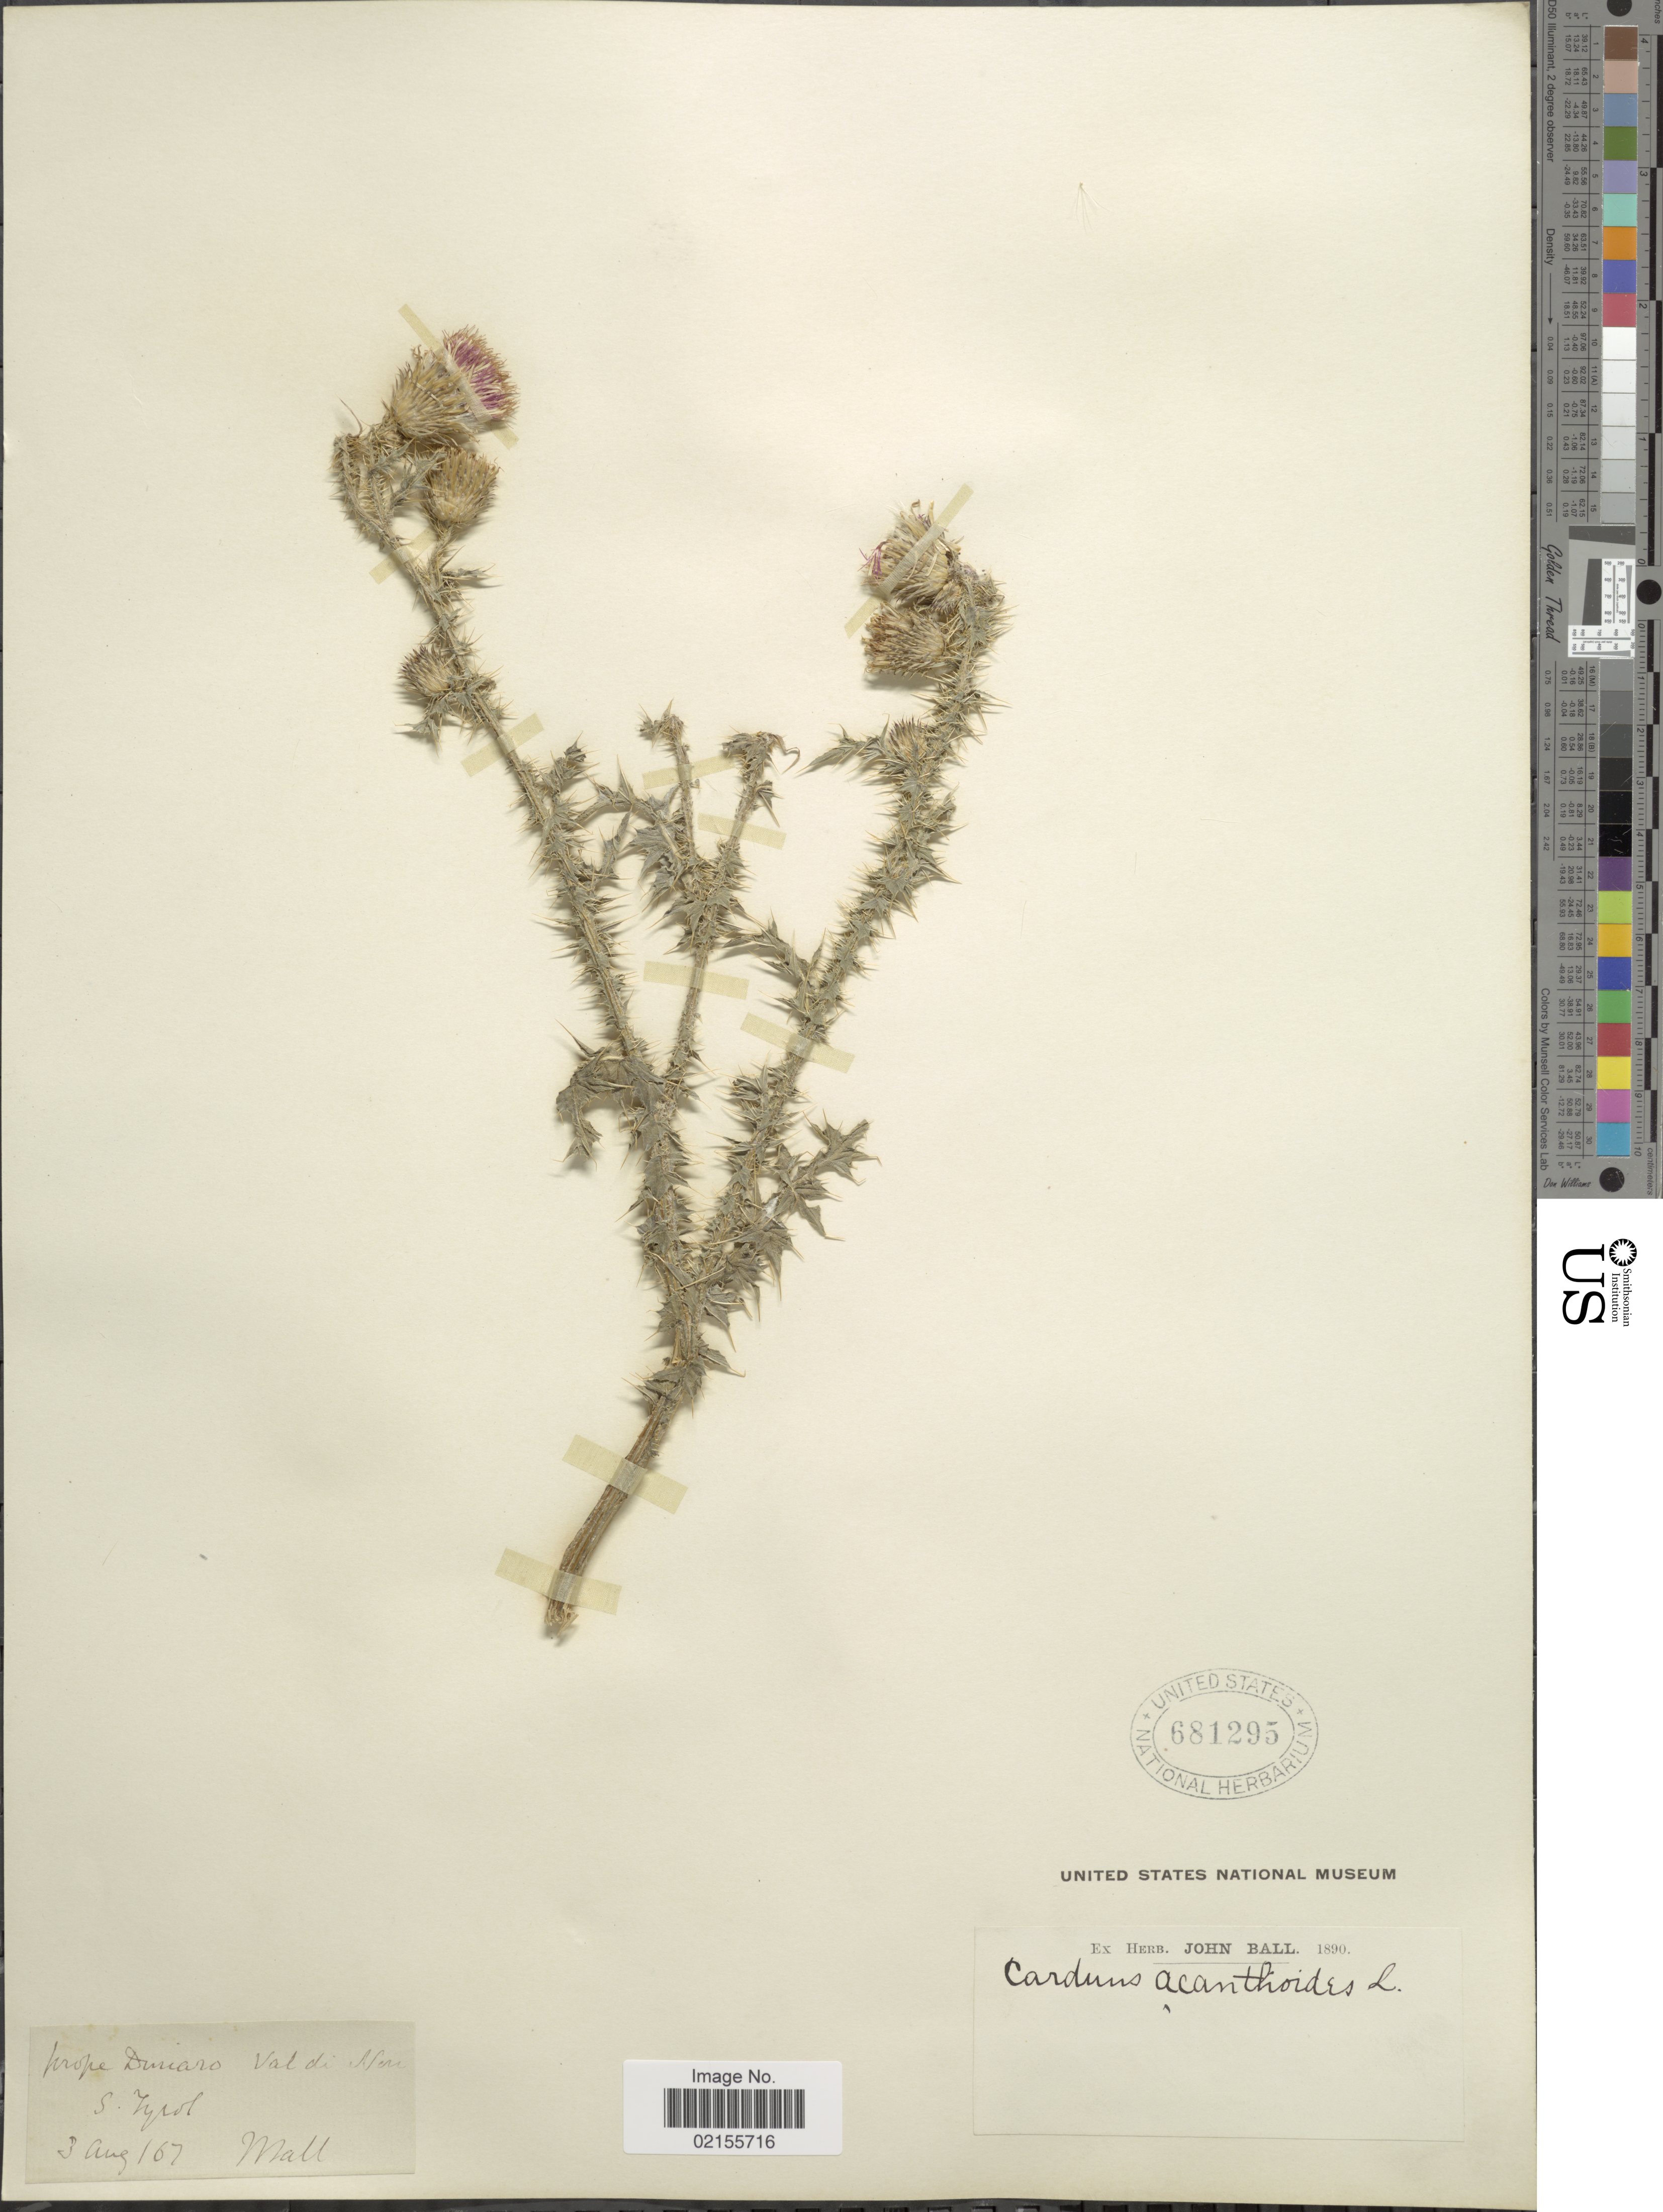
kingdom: Plantae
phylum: Tracheophyta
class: Magnoliopsida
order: Asterales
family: Asteraceae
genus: Carduus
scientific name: Carduus acanthoides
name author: L.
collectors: J. Ball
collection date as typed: Transcribed d/m/y: 3/8/67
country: Italy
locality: S. Tyrol, prope Dimaro Valdi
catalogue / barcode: US 681295